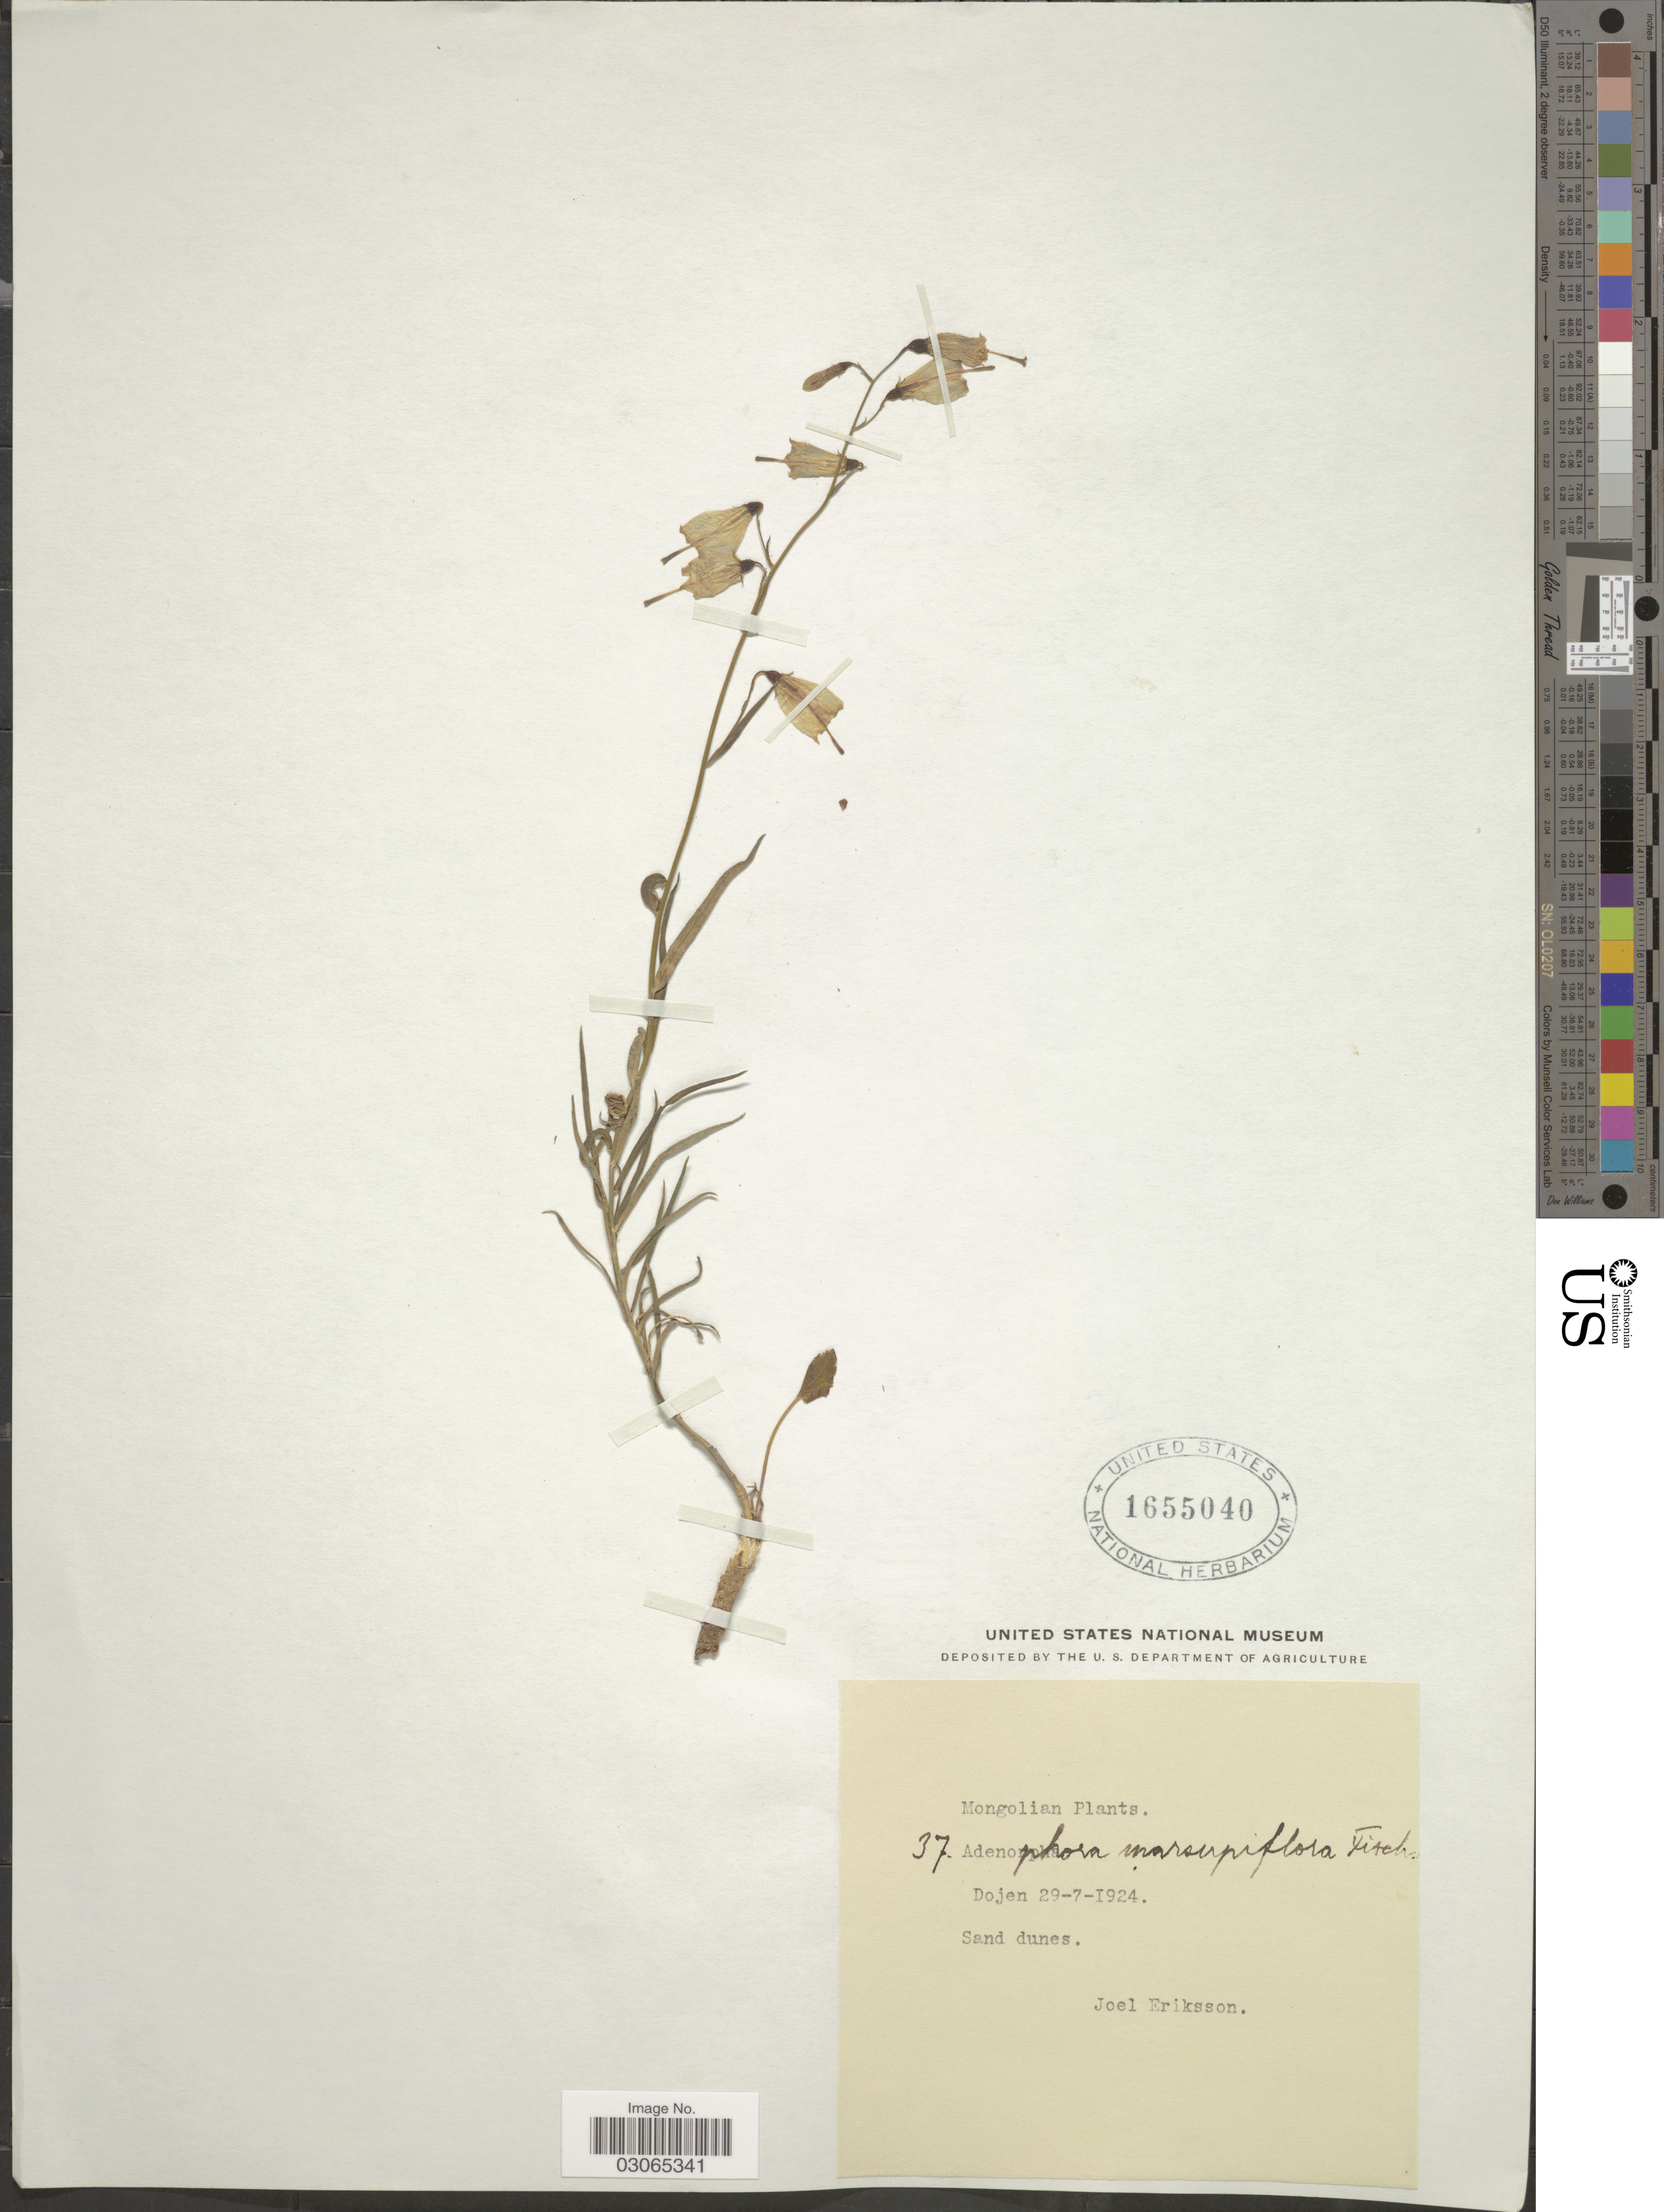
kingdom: Plantae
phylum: Tracheophyta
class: Magnoliopsida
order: Asterales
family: Campanulaceae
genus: Adenophora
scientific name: Adenophora marsupiiflora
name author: Fisch.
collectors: J. Eriksson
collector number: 37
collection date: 1924-07-27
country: Mongolia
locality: Dojen.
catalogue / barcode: US 1655040